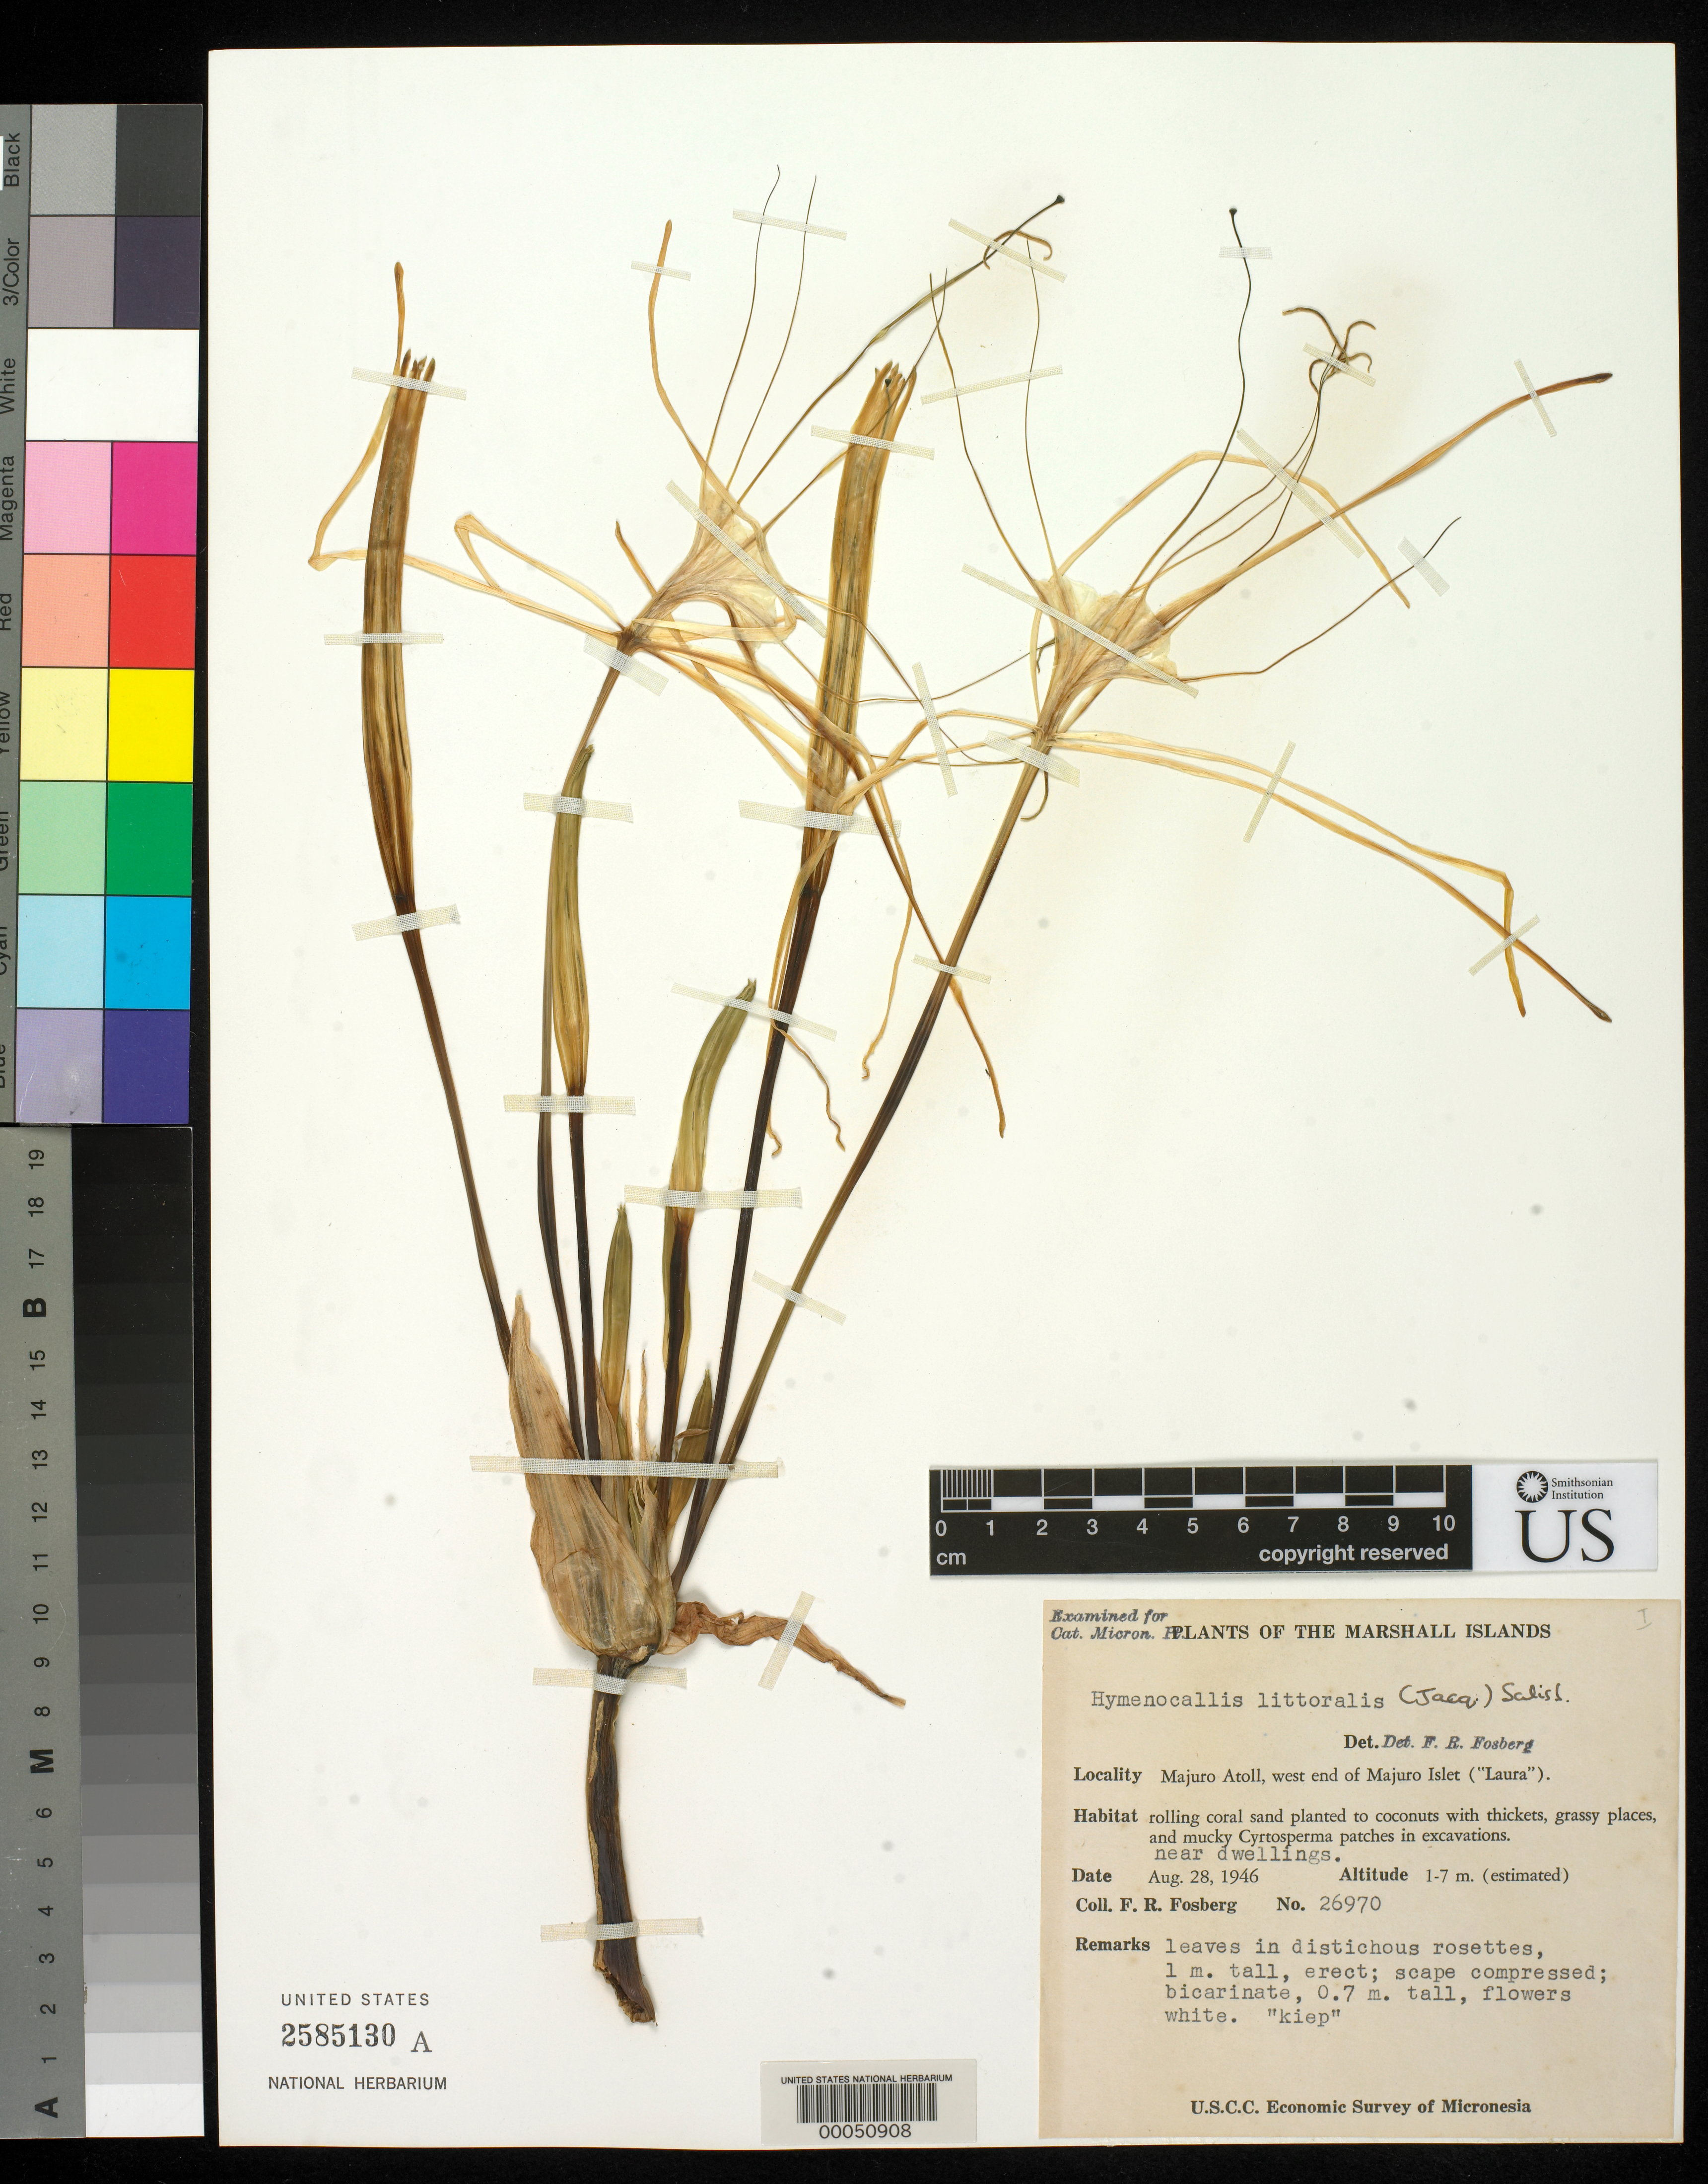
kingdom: Plantae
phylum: Tracheophyta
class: Liliopsida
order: Asparagales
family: Amaryllidaceae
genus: Hymenocallis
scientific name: Hymenocallis littoralis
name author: (Jacq.) Salisb.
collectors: F. R. Fosberg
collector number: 26970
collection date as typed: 28 Aug 1946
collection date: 1946-08-28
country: Marshall Islands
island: Majuro Atoll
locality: W end of Majuro ("Laura") Islet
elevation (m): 1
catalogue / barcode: US 2585130A